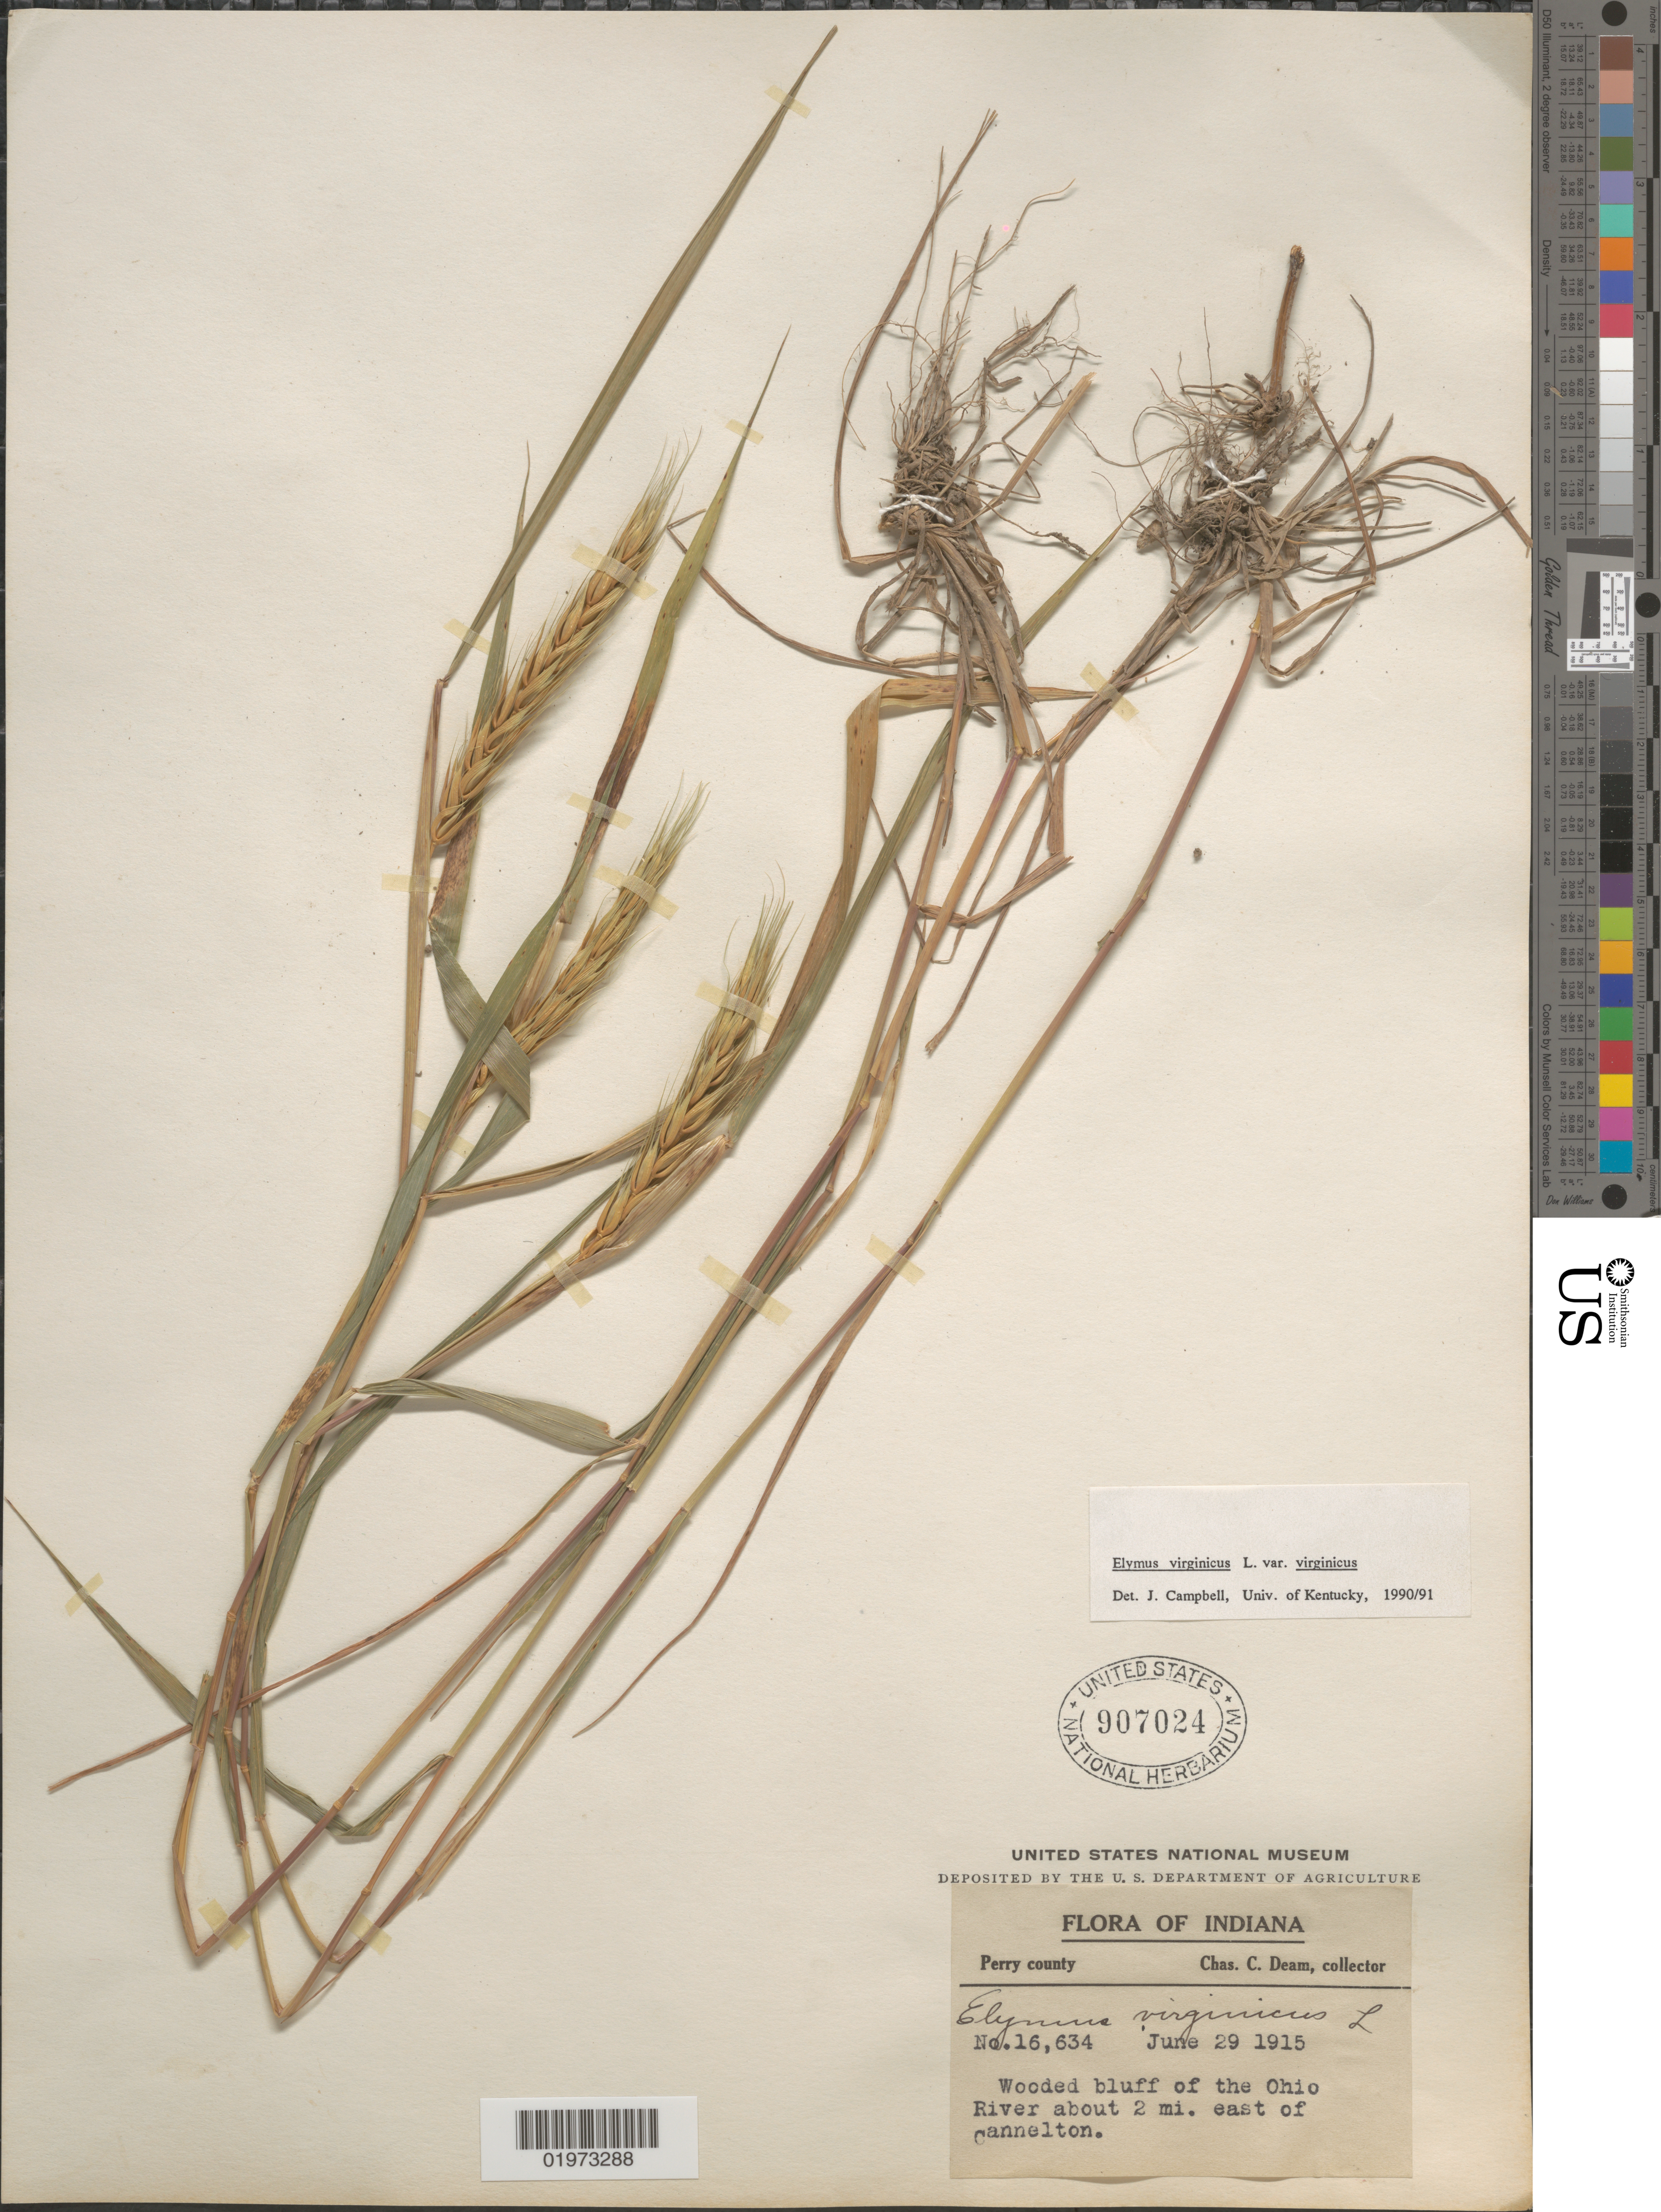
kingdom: Plantae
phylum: Tracheophyta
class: Liliopsida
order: Poales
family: Poaceae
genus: Elymus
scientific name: Elymus virginicus var. virginicus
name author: L.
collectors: C. C. Deam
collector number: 16634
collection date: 1915-06-29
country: United States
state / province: Indiana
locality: Perry county. Wooded bluff of the Ohio River about 2 mi. east of Cannelton.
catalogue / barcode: US 907024